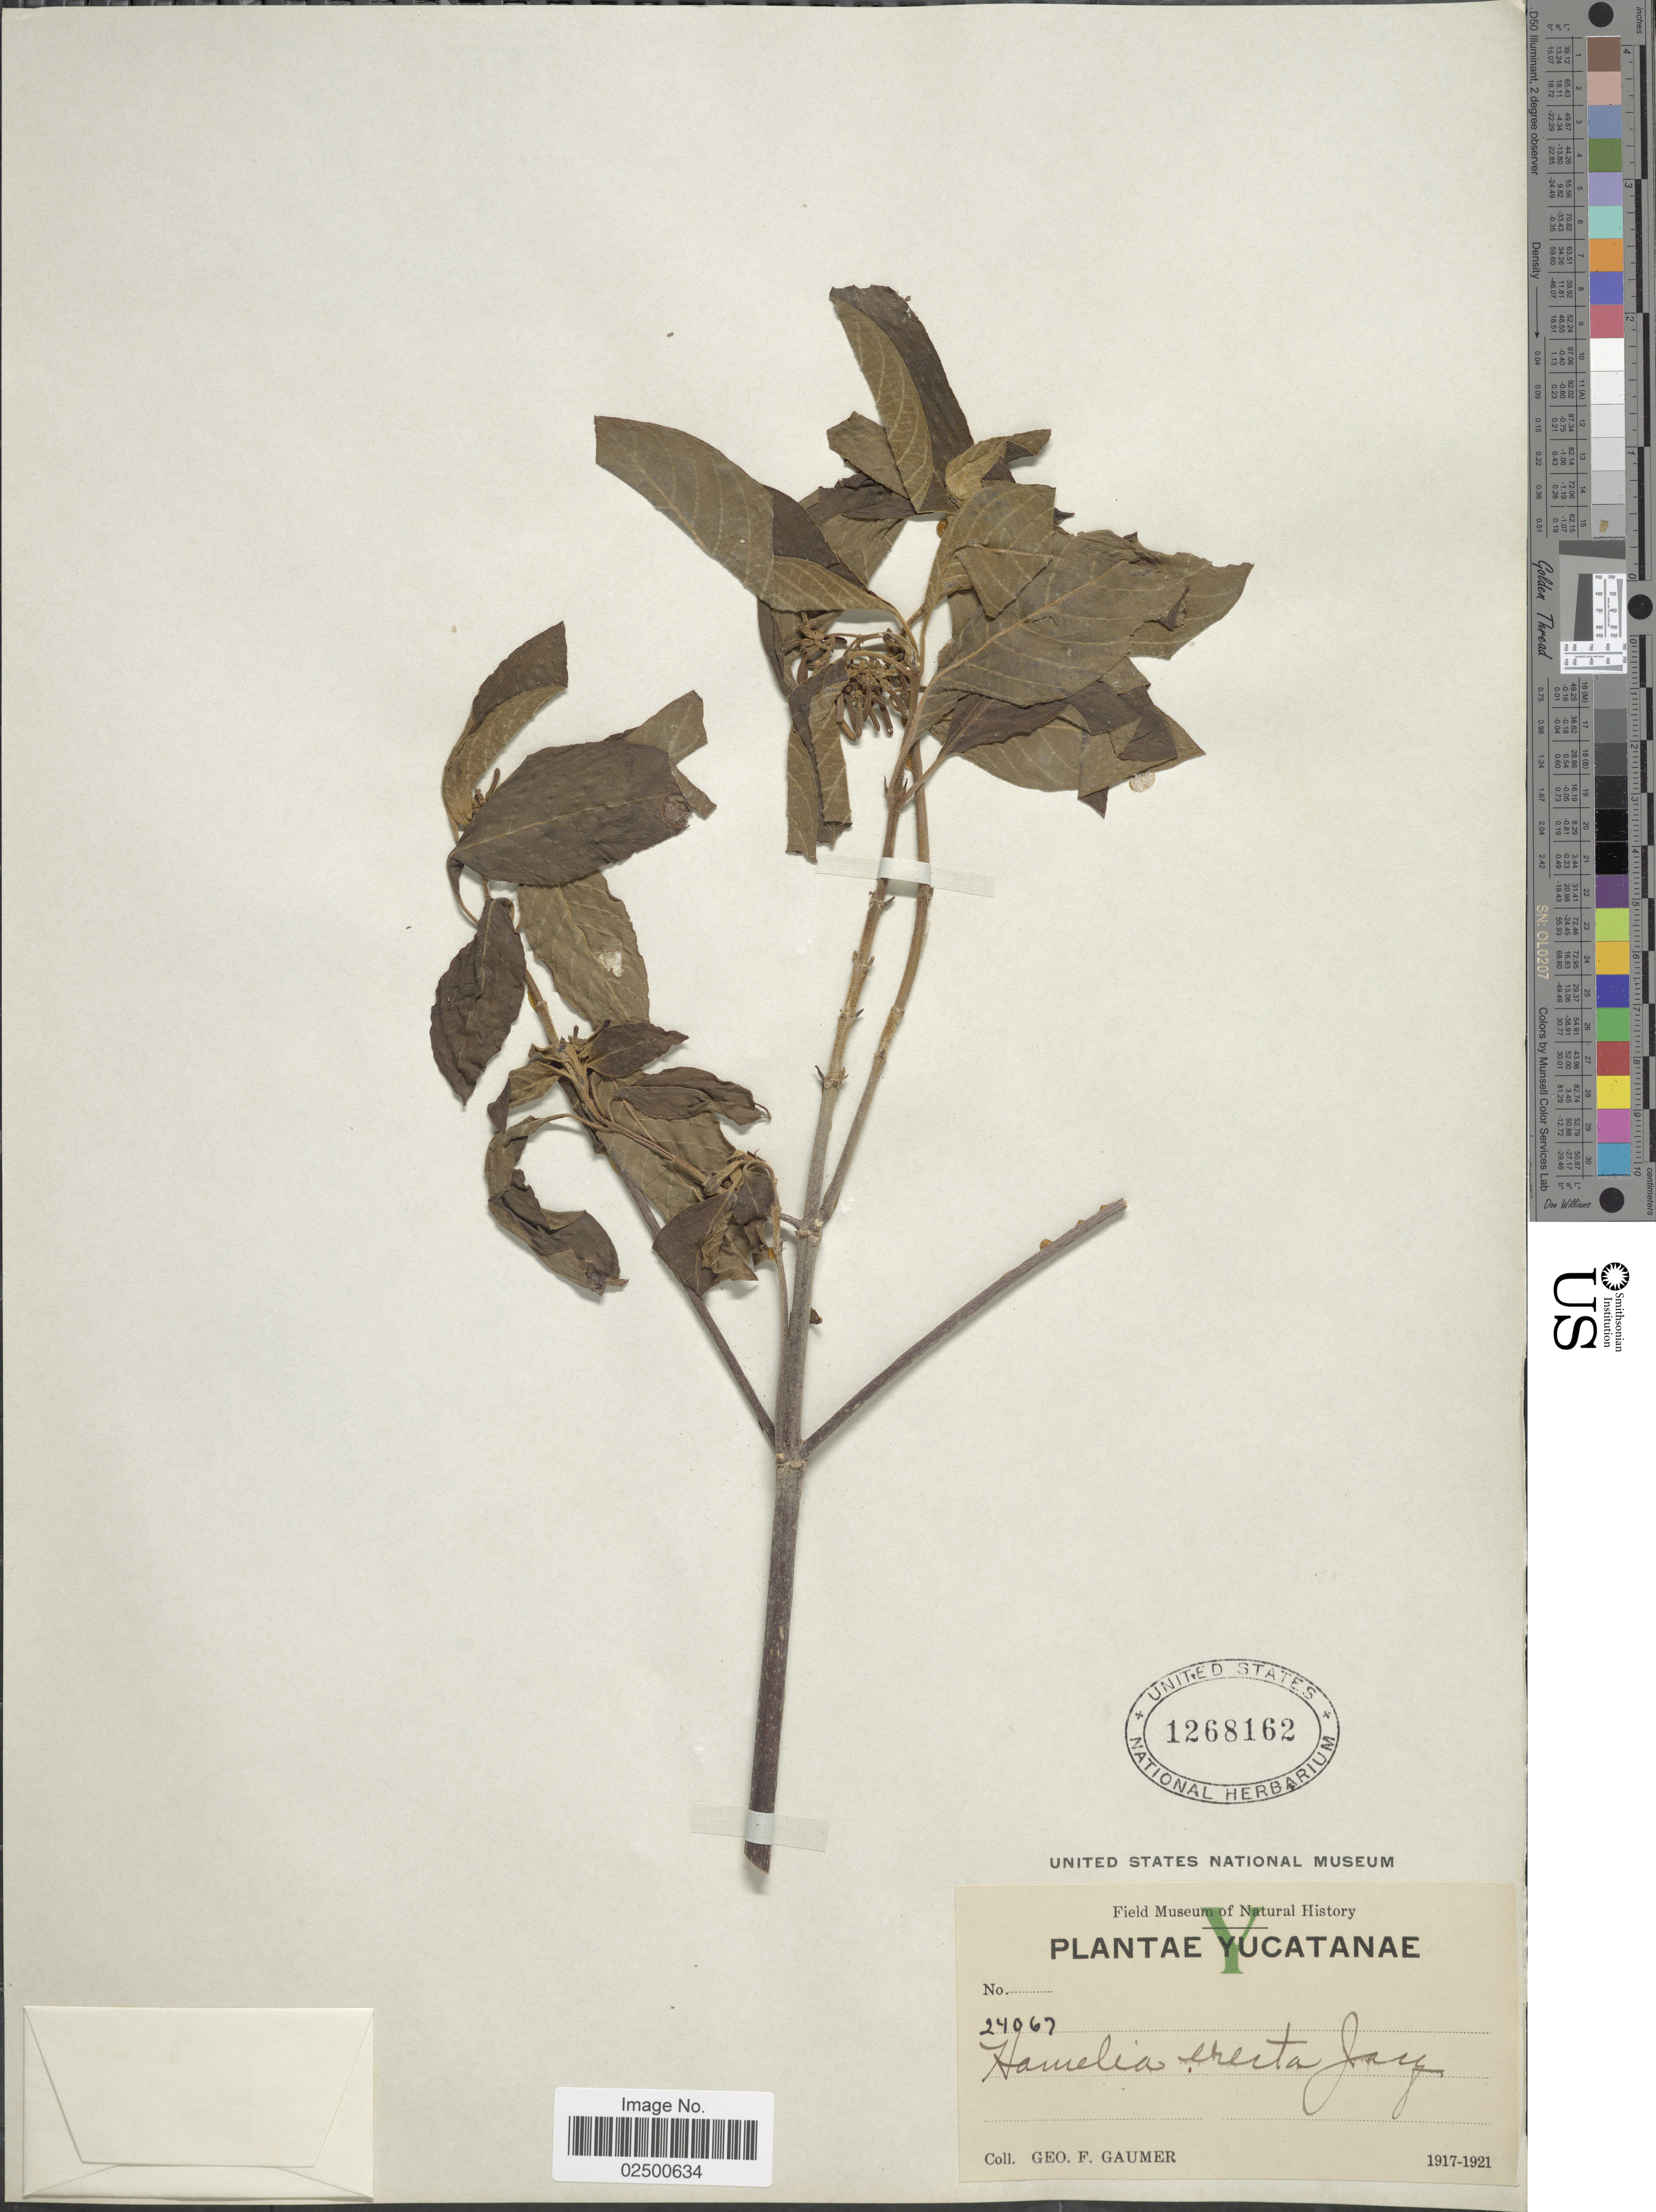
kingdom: Plantae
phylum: Tracheophyta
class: Magnoliopsida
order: Gentianales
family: Rubiaceae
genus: Hamelia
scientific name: Hamelia patens var. patens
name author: Jacq.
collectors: G. F. Gaumer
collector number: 24067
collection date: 1917/1921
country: Mexico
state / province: Yucatán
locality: Yucatanae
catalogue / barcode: US 1268162